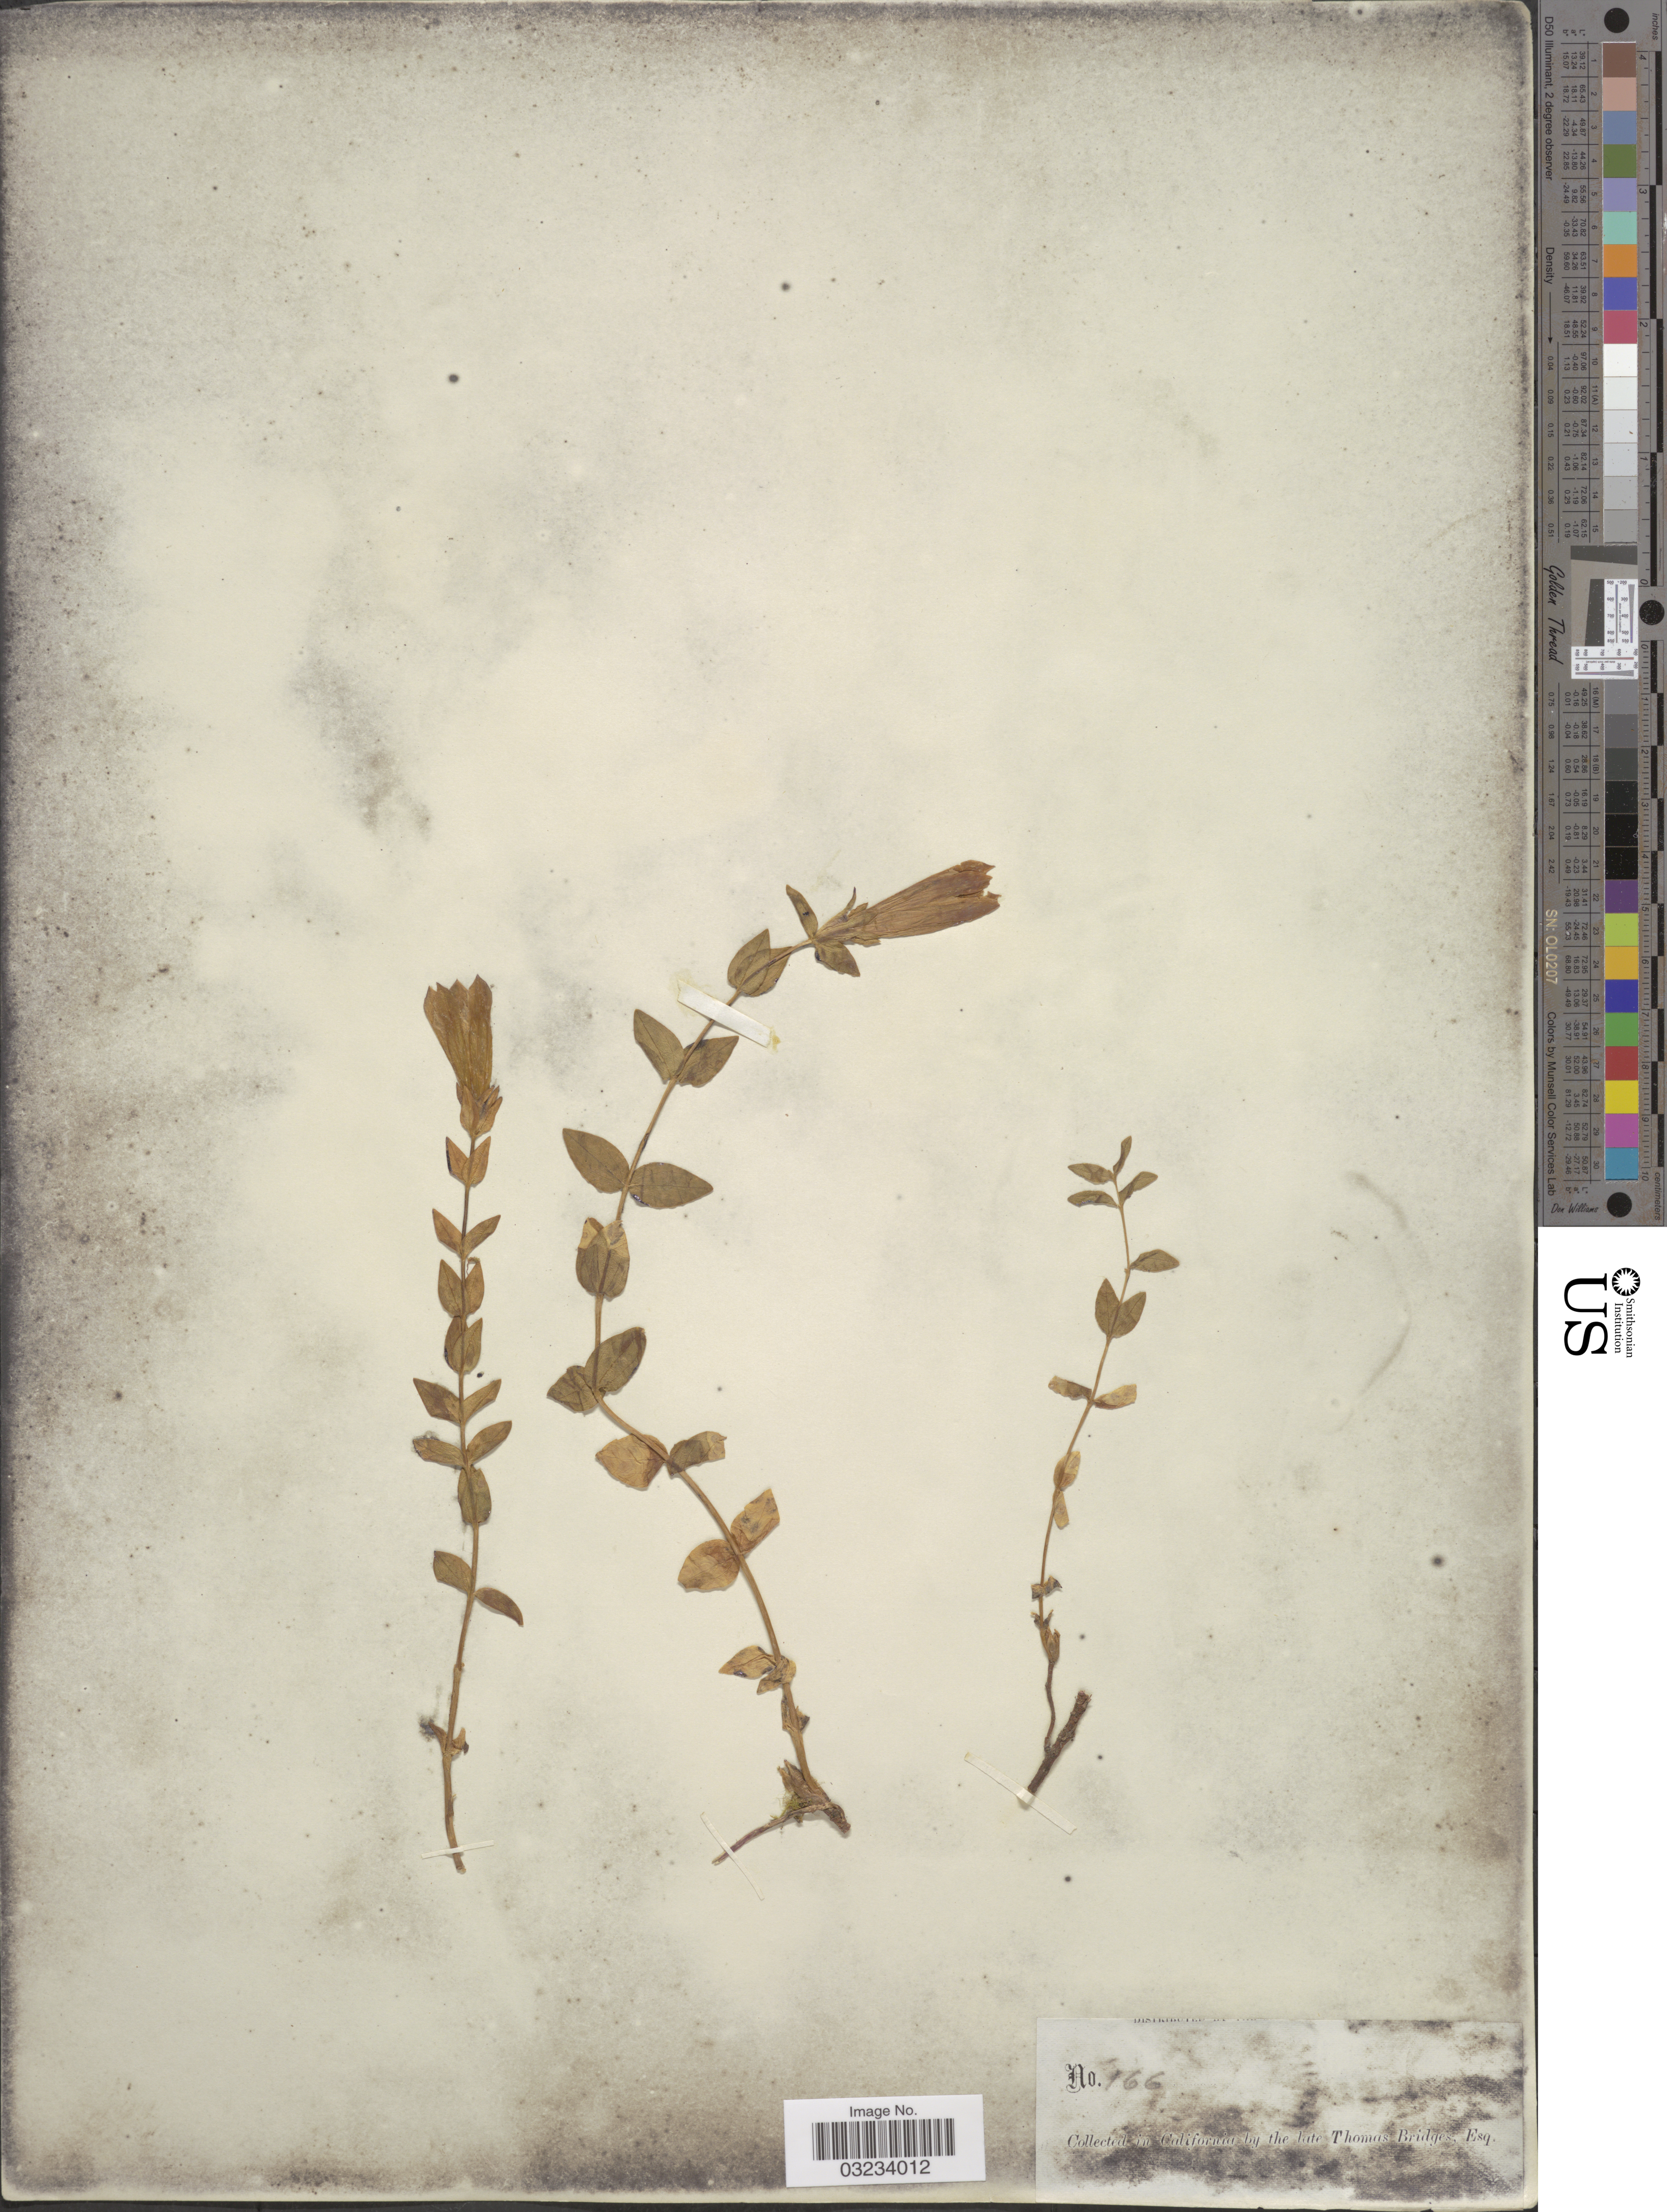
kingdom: Plantae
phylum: Tracheophyta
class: Magnoliopsida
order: Gentianales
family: Gentianaceae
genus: Gentiana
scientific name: Gentiana calycosa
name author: Griseb.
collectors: T. Bridges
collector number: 166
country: United States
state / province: California